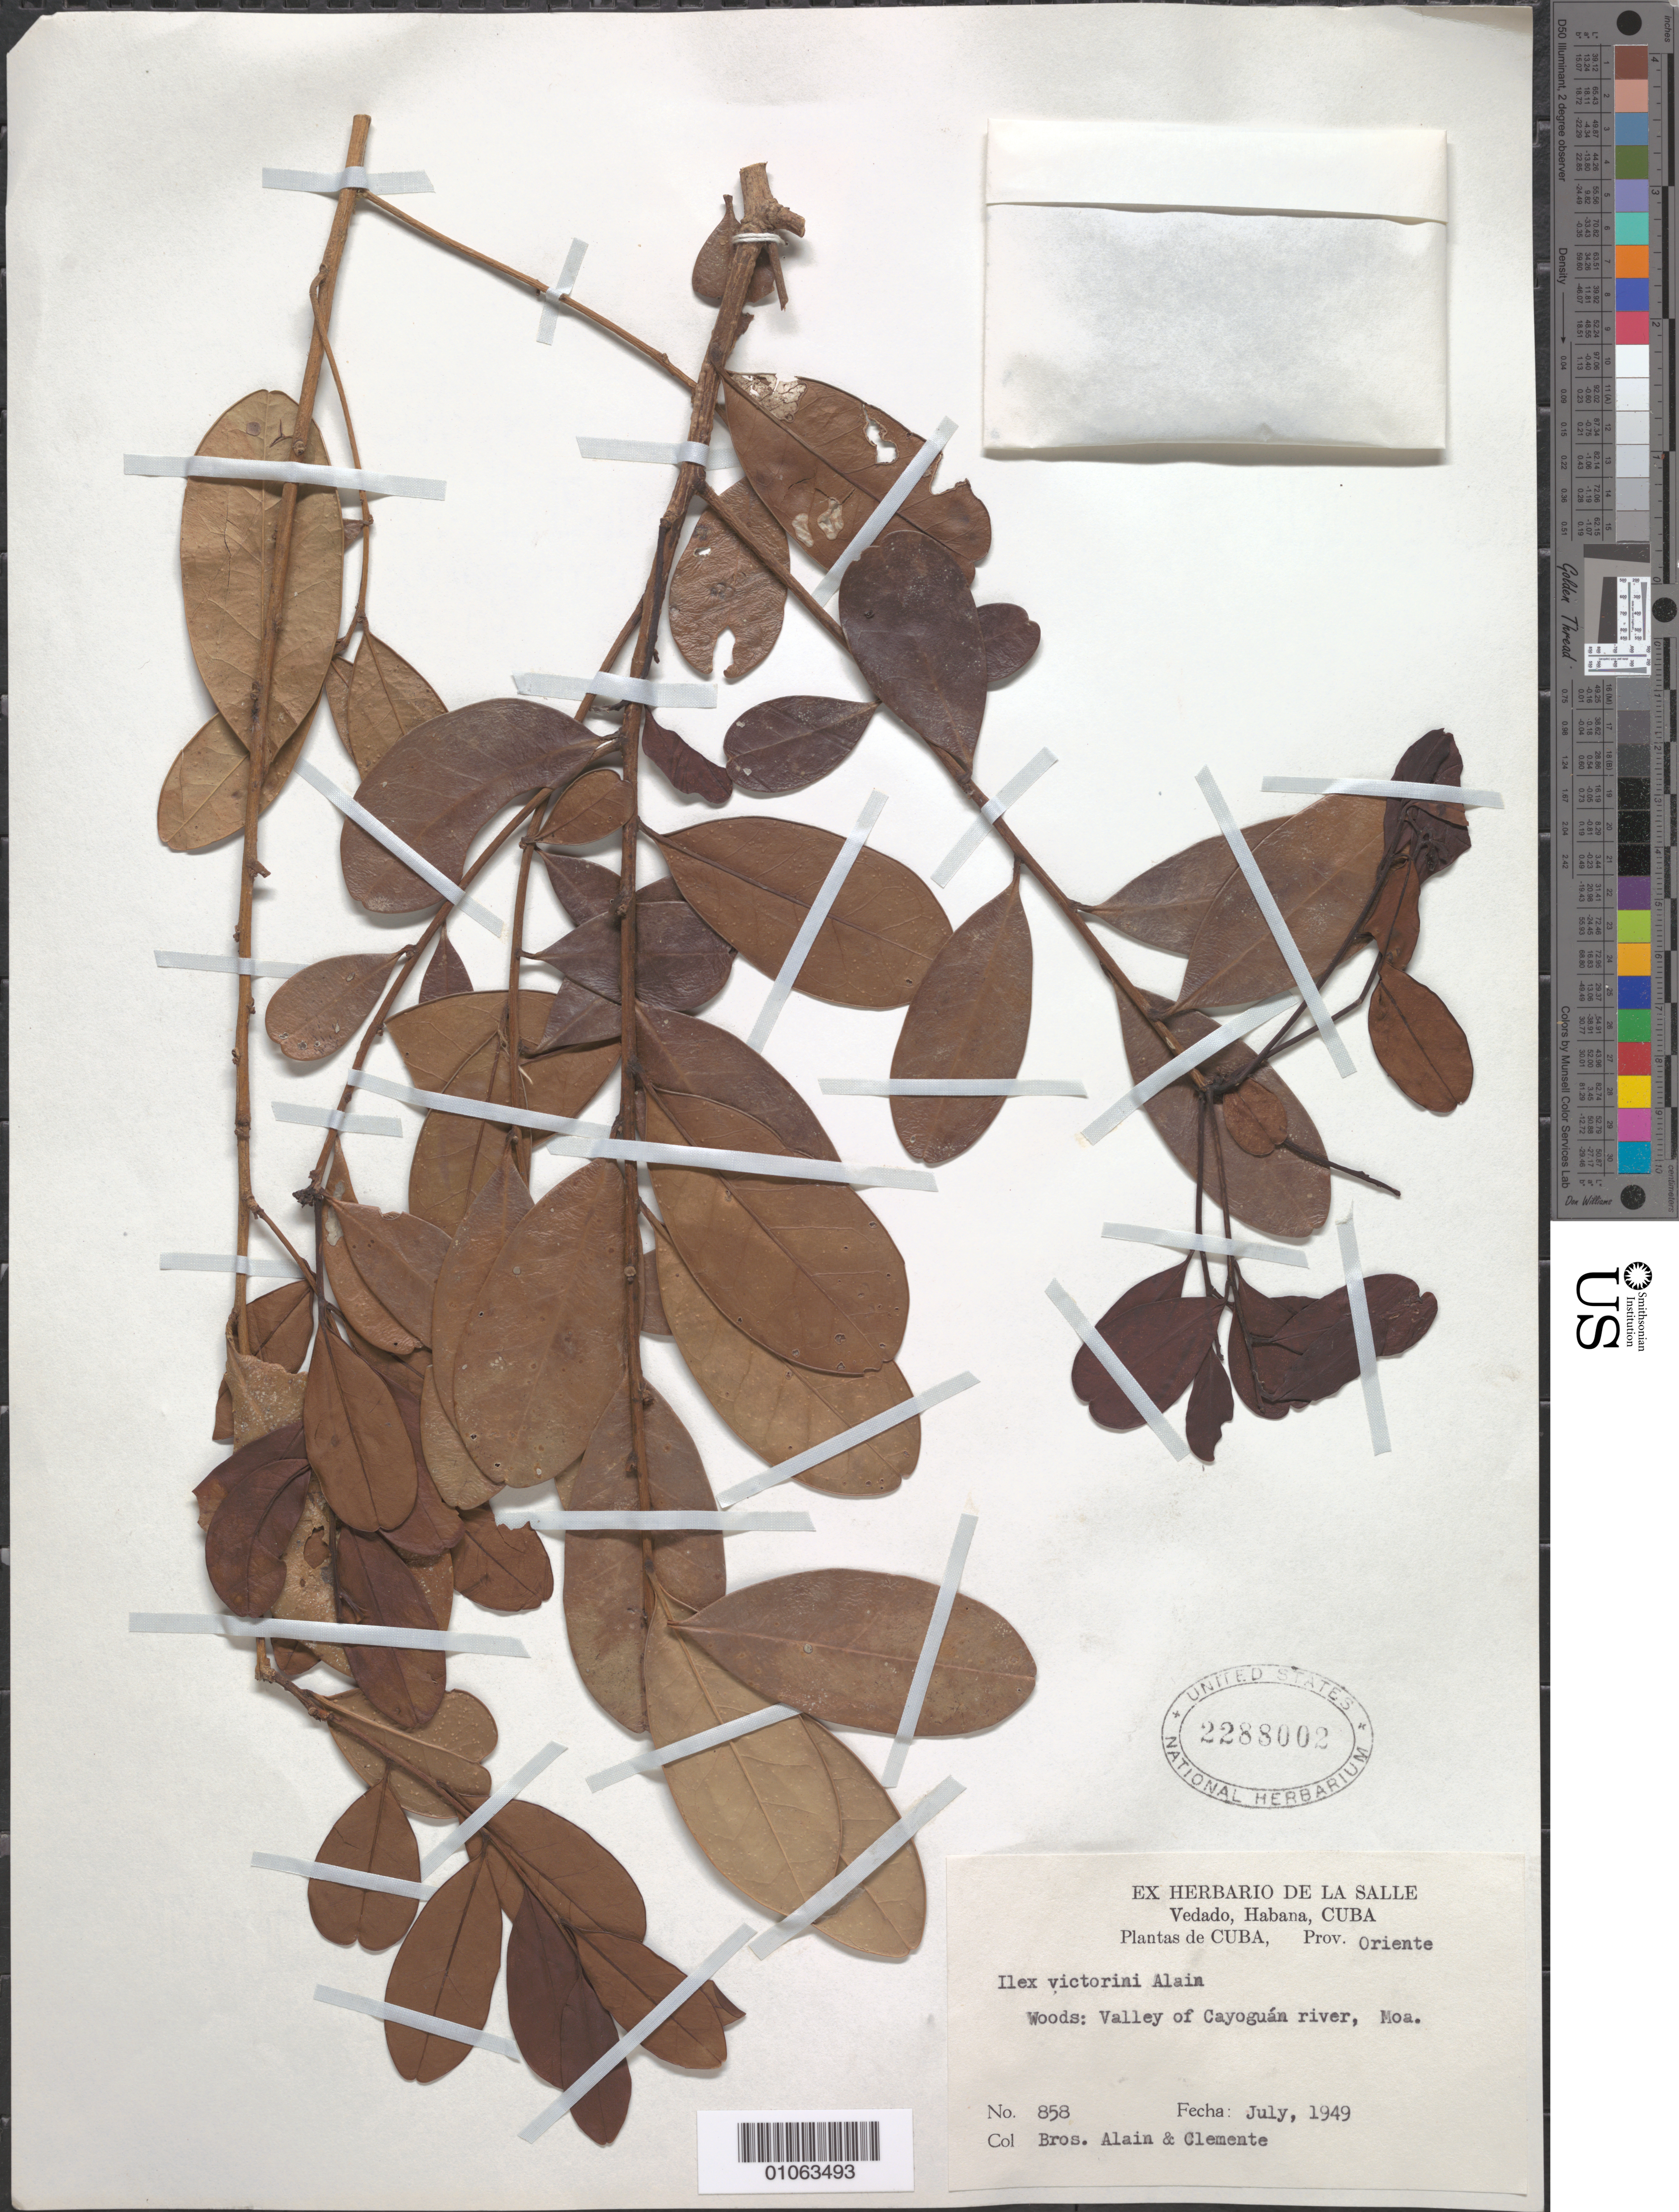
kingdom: Plantae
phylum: Tracheophyta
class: Magnoliopsida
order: Aquifoliales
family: Aquifoliaceae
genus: Ilex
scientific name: Ilex victorini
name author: Alain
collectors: A. H. Liogier & Bro. Clemente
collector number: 858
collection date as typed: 01 Jul 1949 to 31 Jul 1949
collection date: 1949-07-01/1949-07-31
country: Cuba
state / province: Holguín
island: Cuba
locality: Woods: Valley of Cayoguan river, Moa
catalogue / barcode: US 2288002